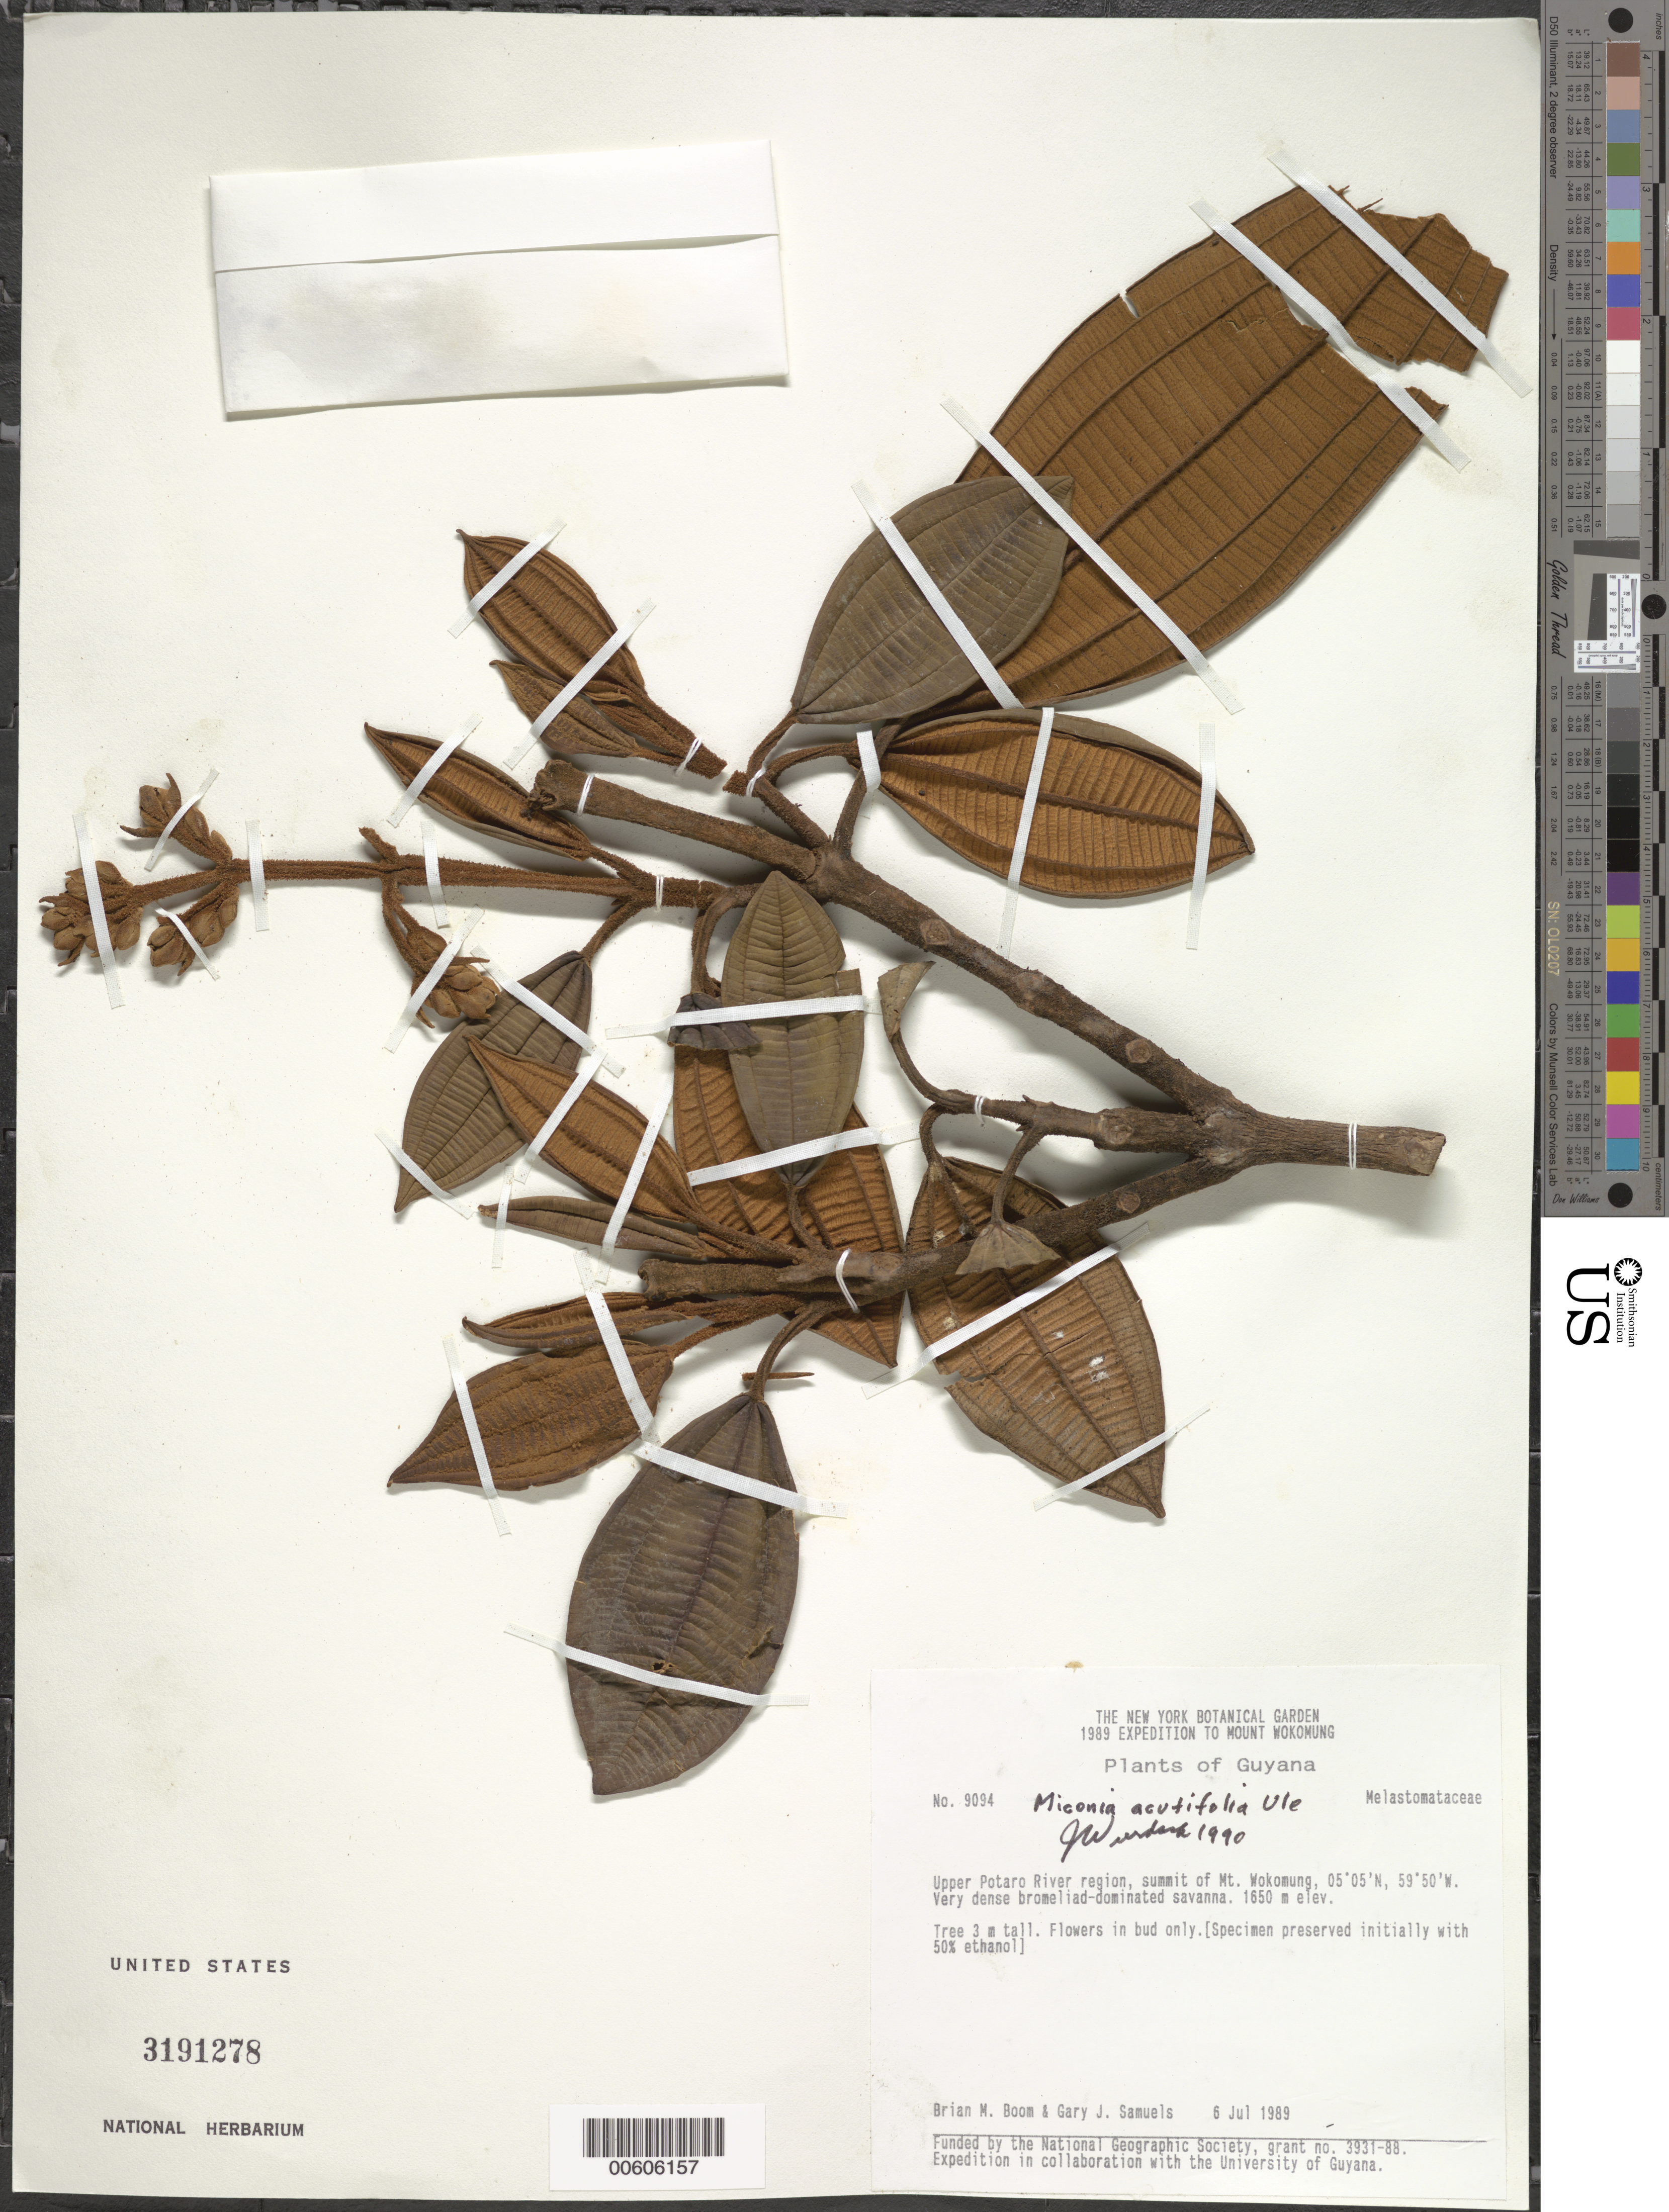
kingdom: Plantae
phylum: Tracheophyta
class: Magnoliopsida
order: Myrtales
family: Melastomataceae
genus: Miconia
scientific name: Miconia acutifolia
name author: Ule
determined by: Wurdack, John J., (US), US (UNITED STATES)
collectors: B. M. Boom & G. Samuels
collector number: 9094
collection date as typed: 6-Jul-89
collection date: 1989-07-06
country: Guyana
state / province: Potaro-Siparuni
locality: Mt. Wokomung, summit, upper Potaro R.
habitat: Very dense bromeliad-dominated savanna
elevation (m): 1650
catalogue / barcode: US 3191278